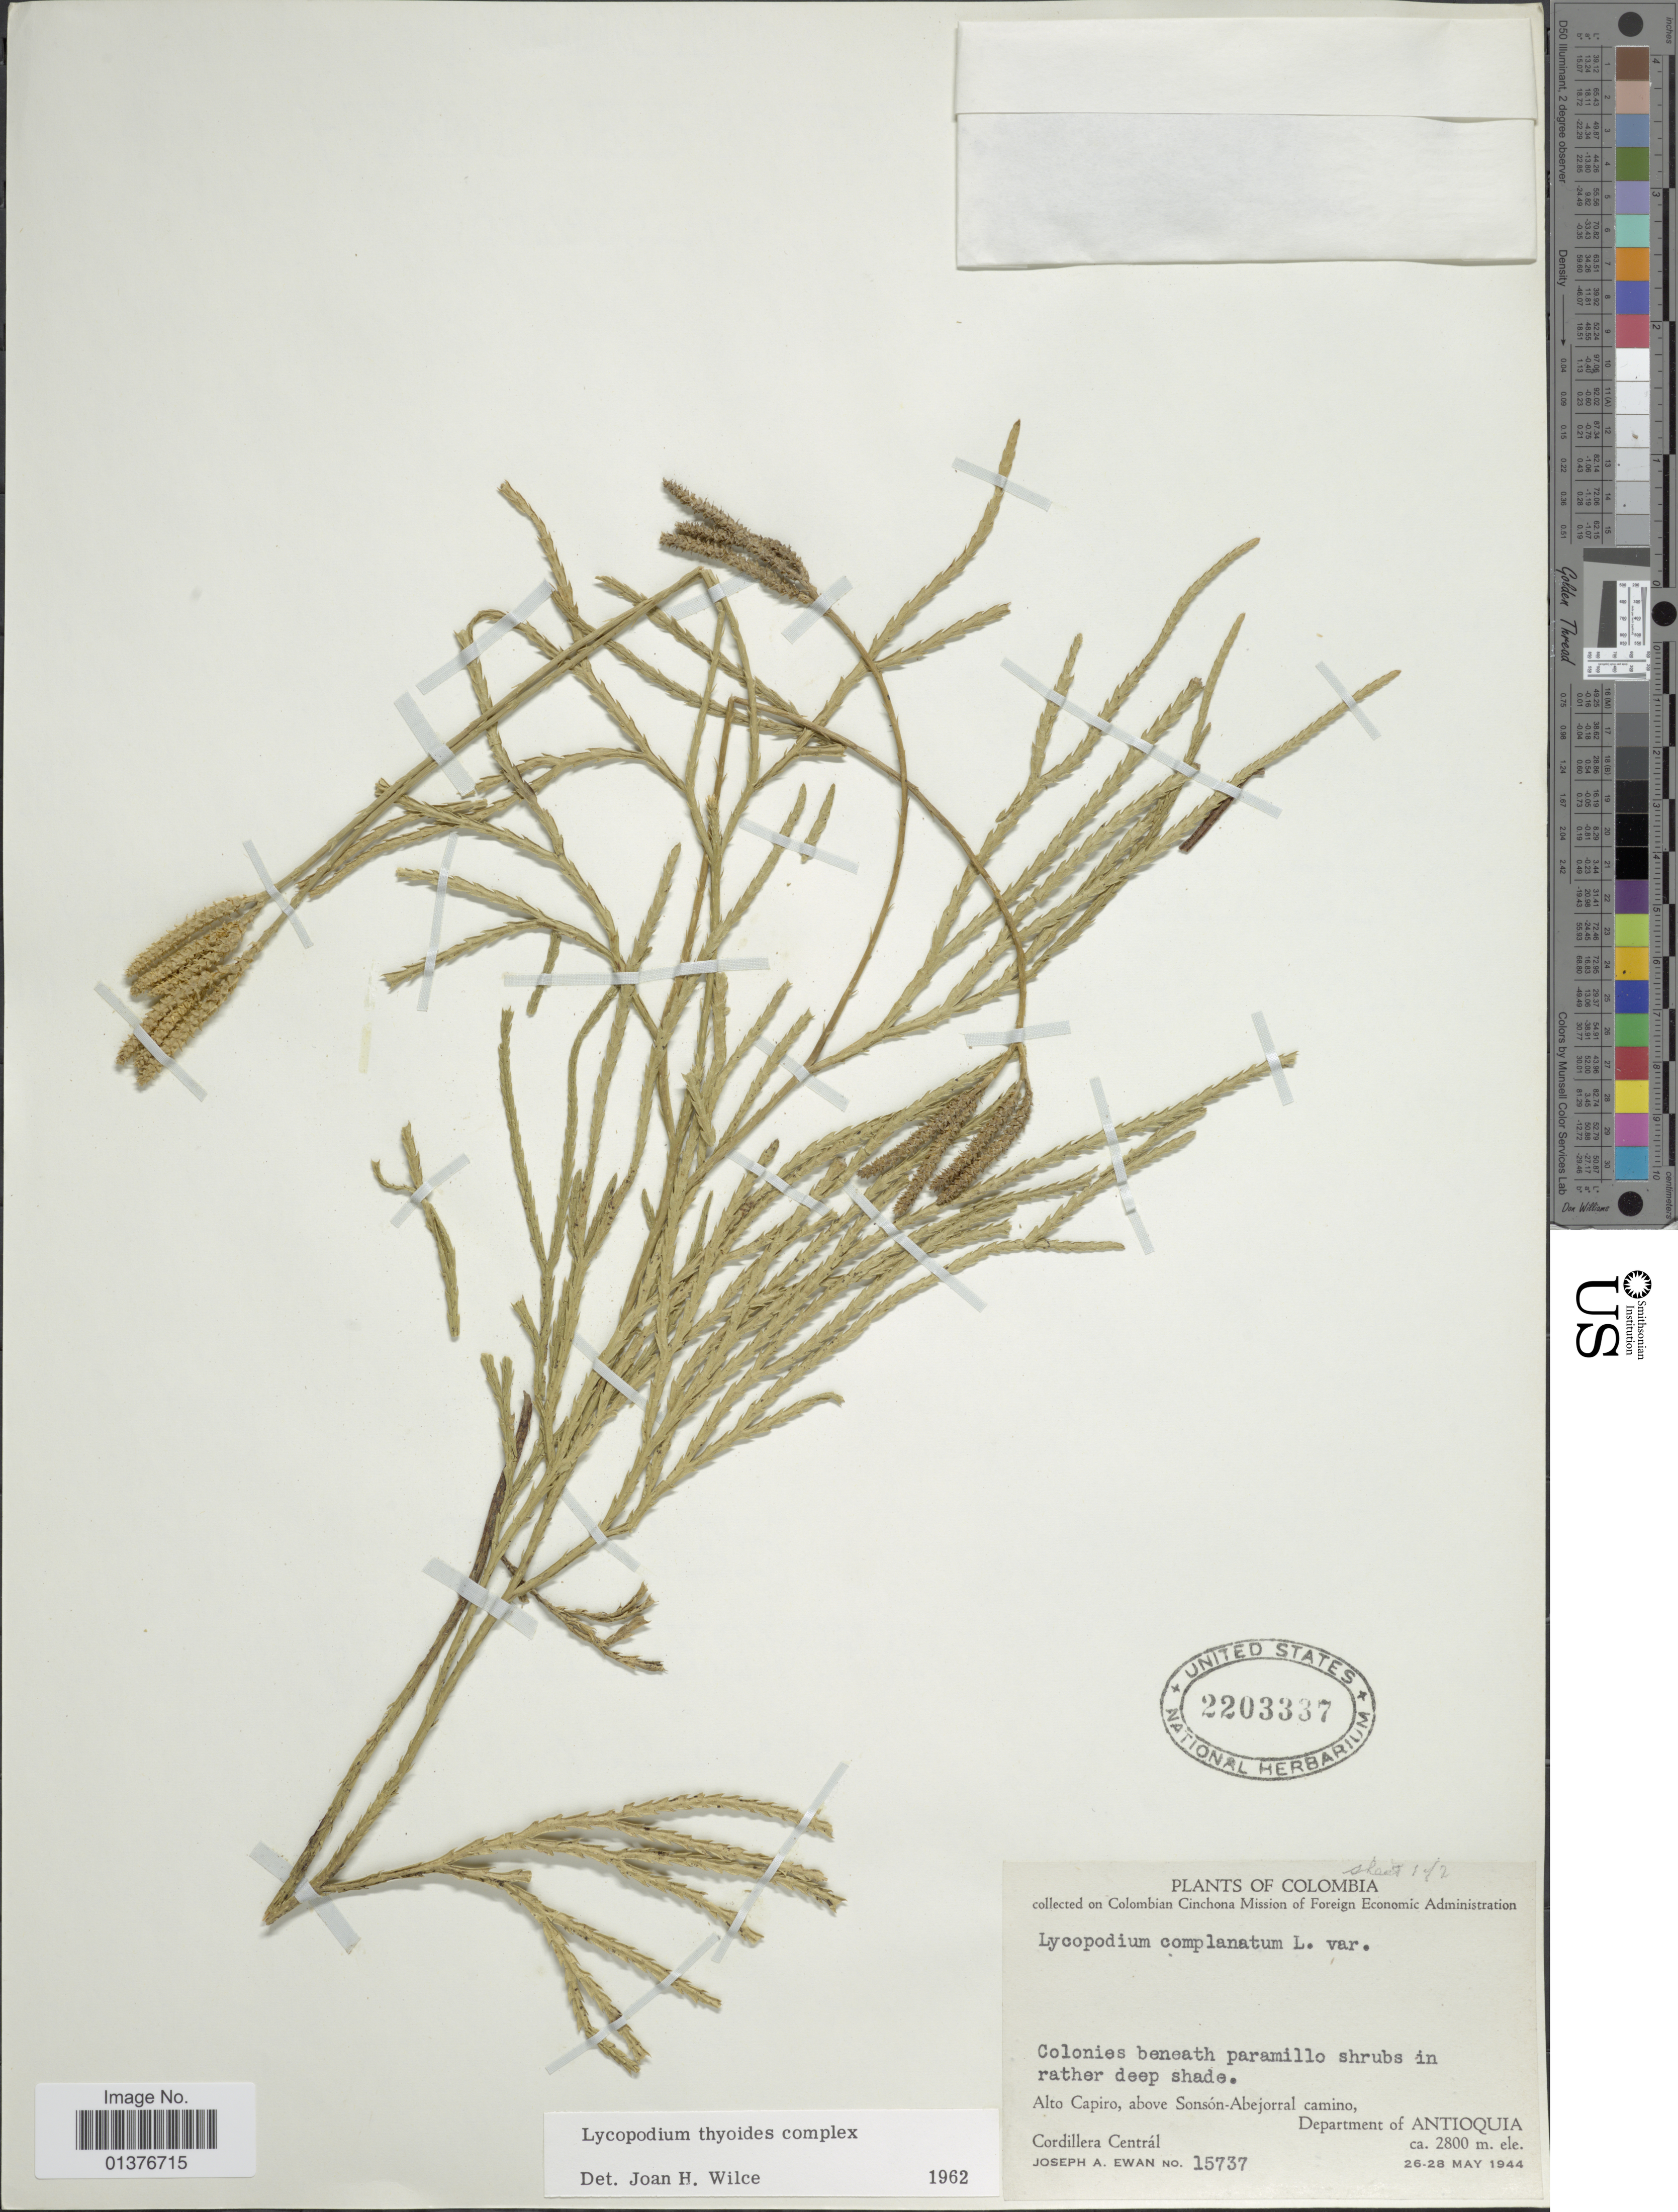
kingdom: Plantae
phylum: Tracheophyta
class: Lycopodiopsida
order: Lycopodiales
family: Lycopodiaceae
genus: Diphasiastrum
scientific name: Diphasiastrum thyoides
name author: (Humb. & Bonpl. ex Willd.) Holub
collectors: J. A. Ewan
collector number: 15737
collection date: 1944-05-26/1944-05-28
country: Colombia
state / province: Antioquia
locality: Alto Capiro, above Sonsón-Abejorral camino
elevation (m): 2800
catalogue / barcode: US 2203337